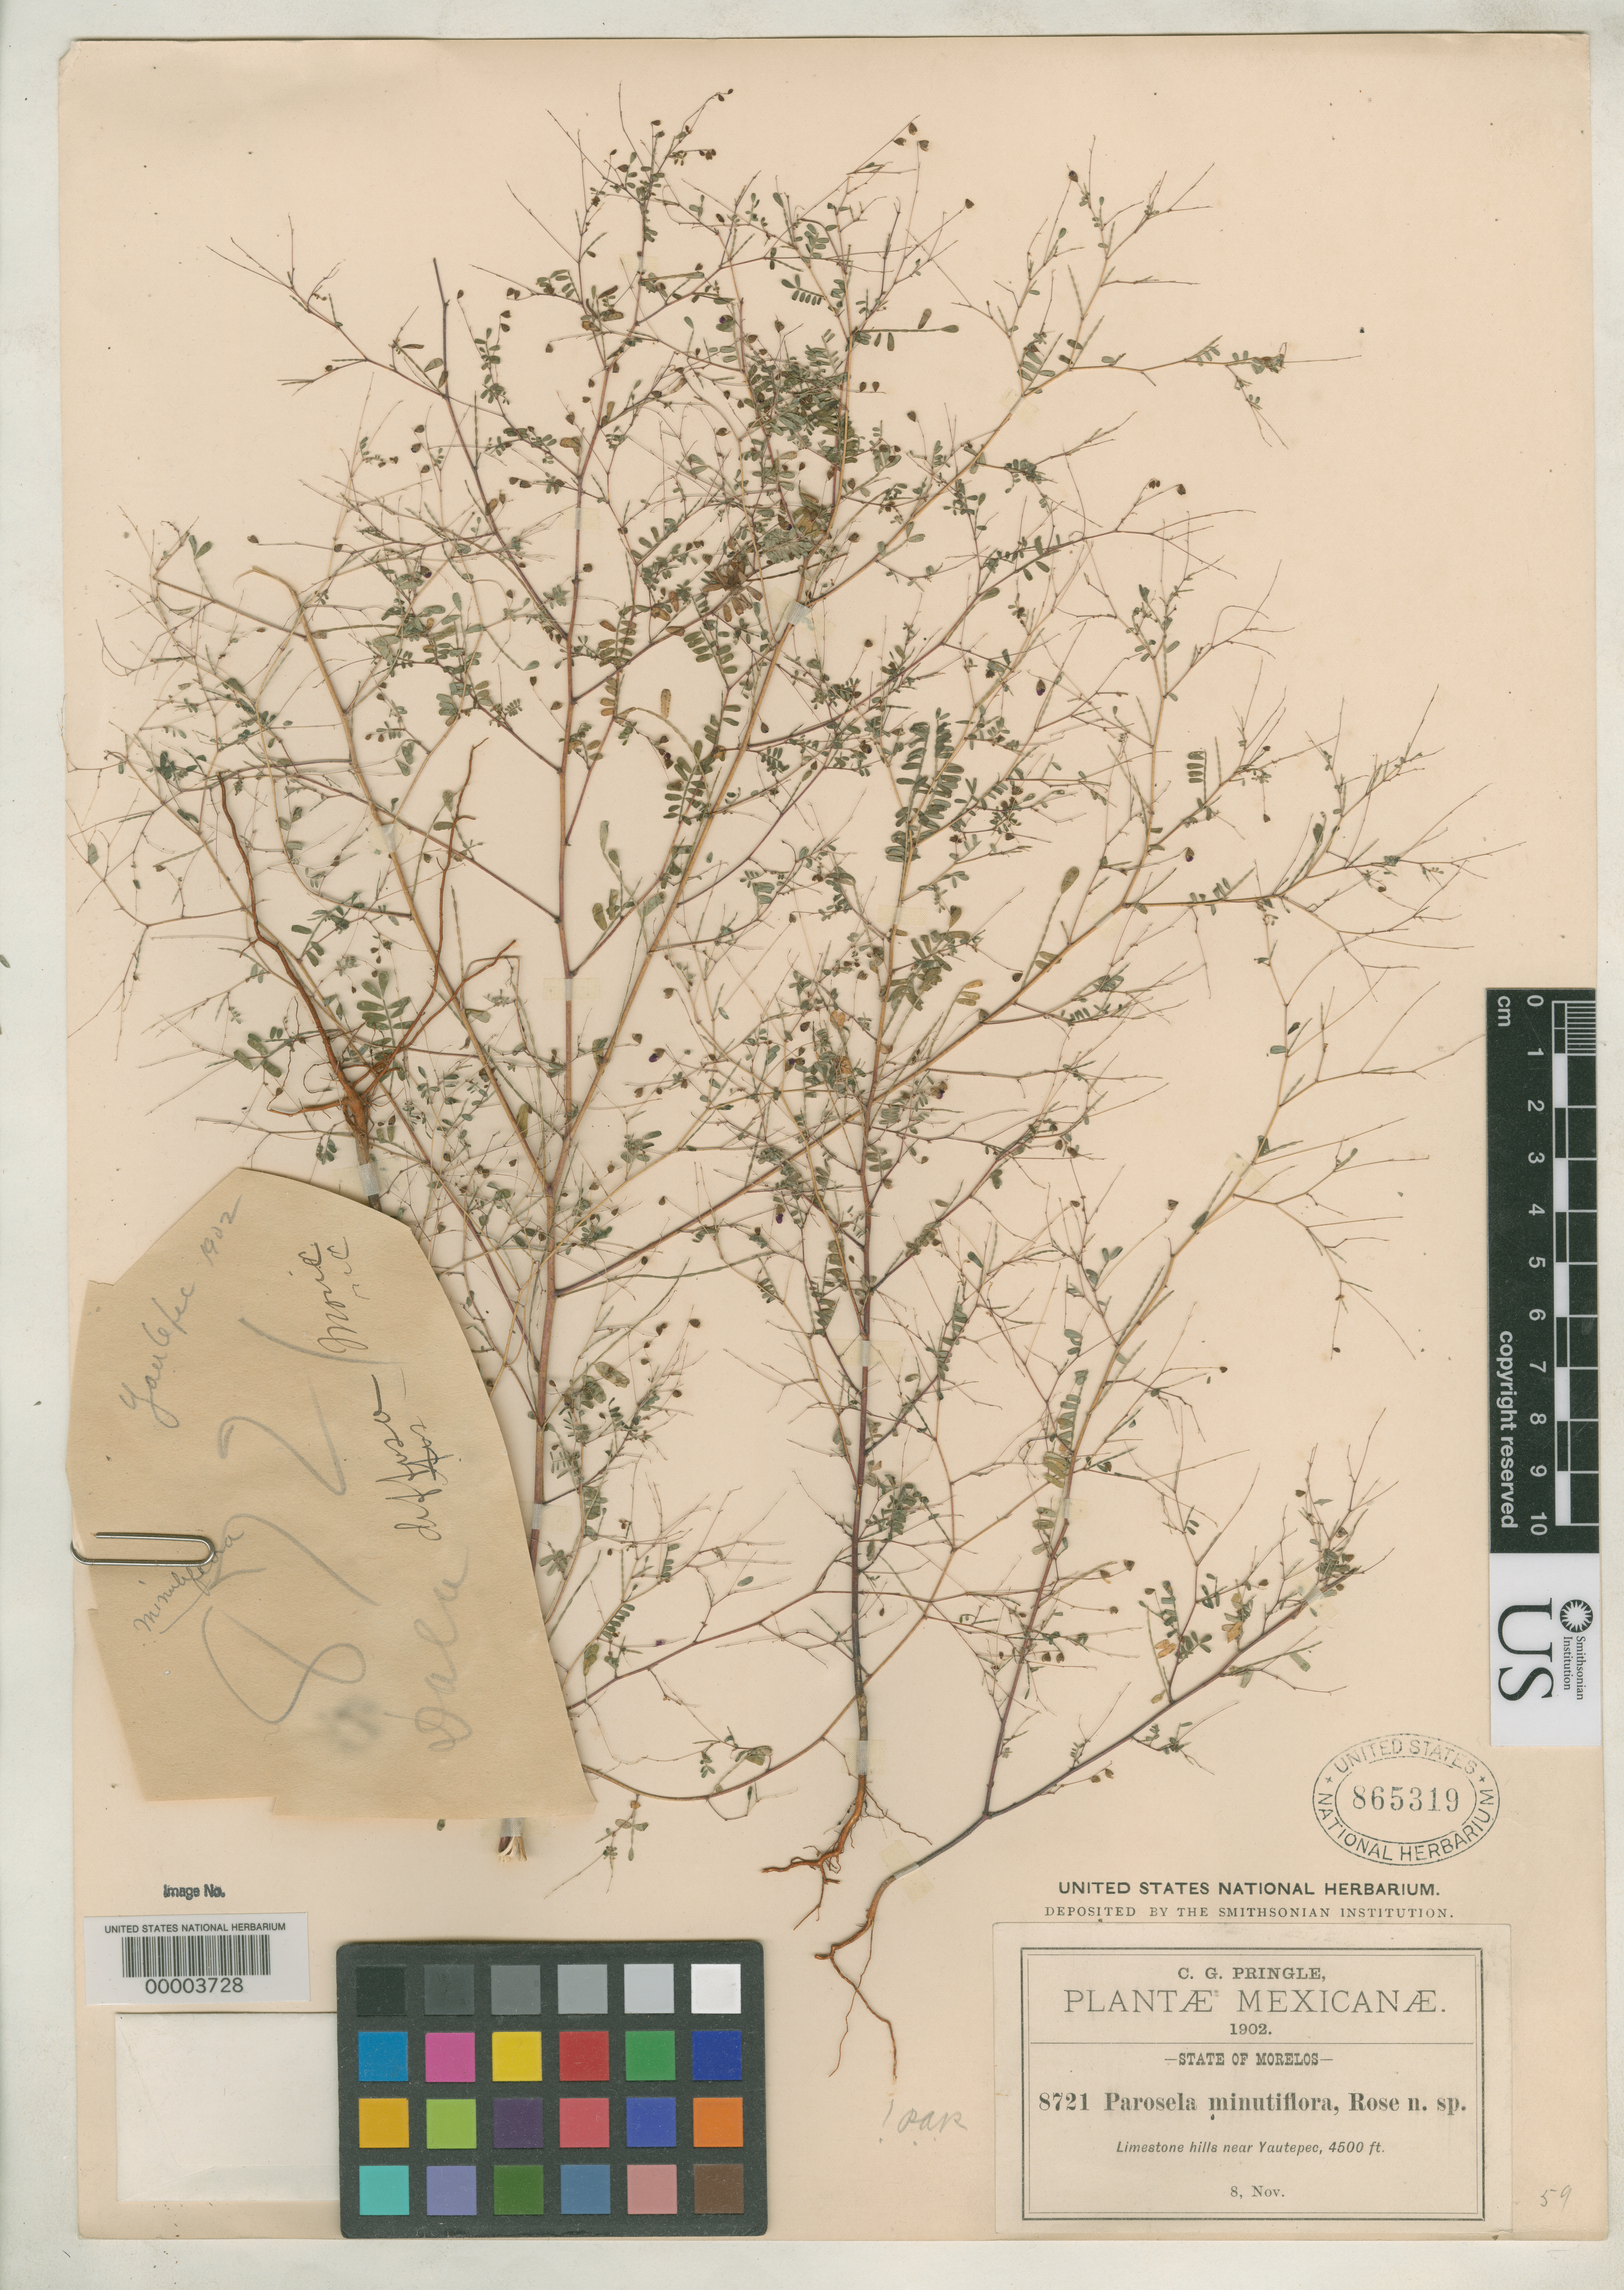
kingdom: Plantae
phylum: Tracheophyta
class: Magnoliopsida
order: Fabales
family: Fabaceae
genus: Parosela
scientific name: Parosela minutiflora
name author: Rose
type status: Holotype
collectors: C. G. Pringle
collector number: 8721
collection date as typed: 08 Nov 1902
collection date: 1902-11-08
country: Mexico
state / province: Morelos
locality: Near Yautepec.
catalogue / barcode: US 865319